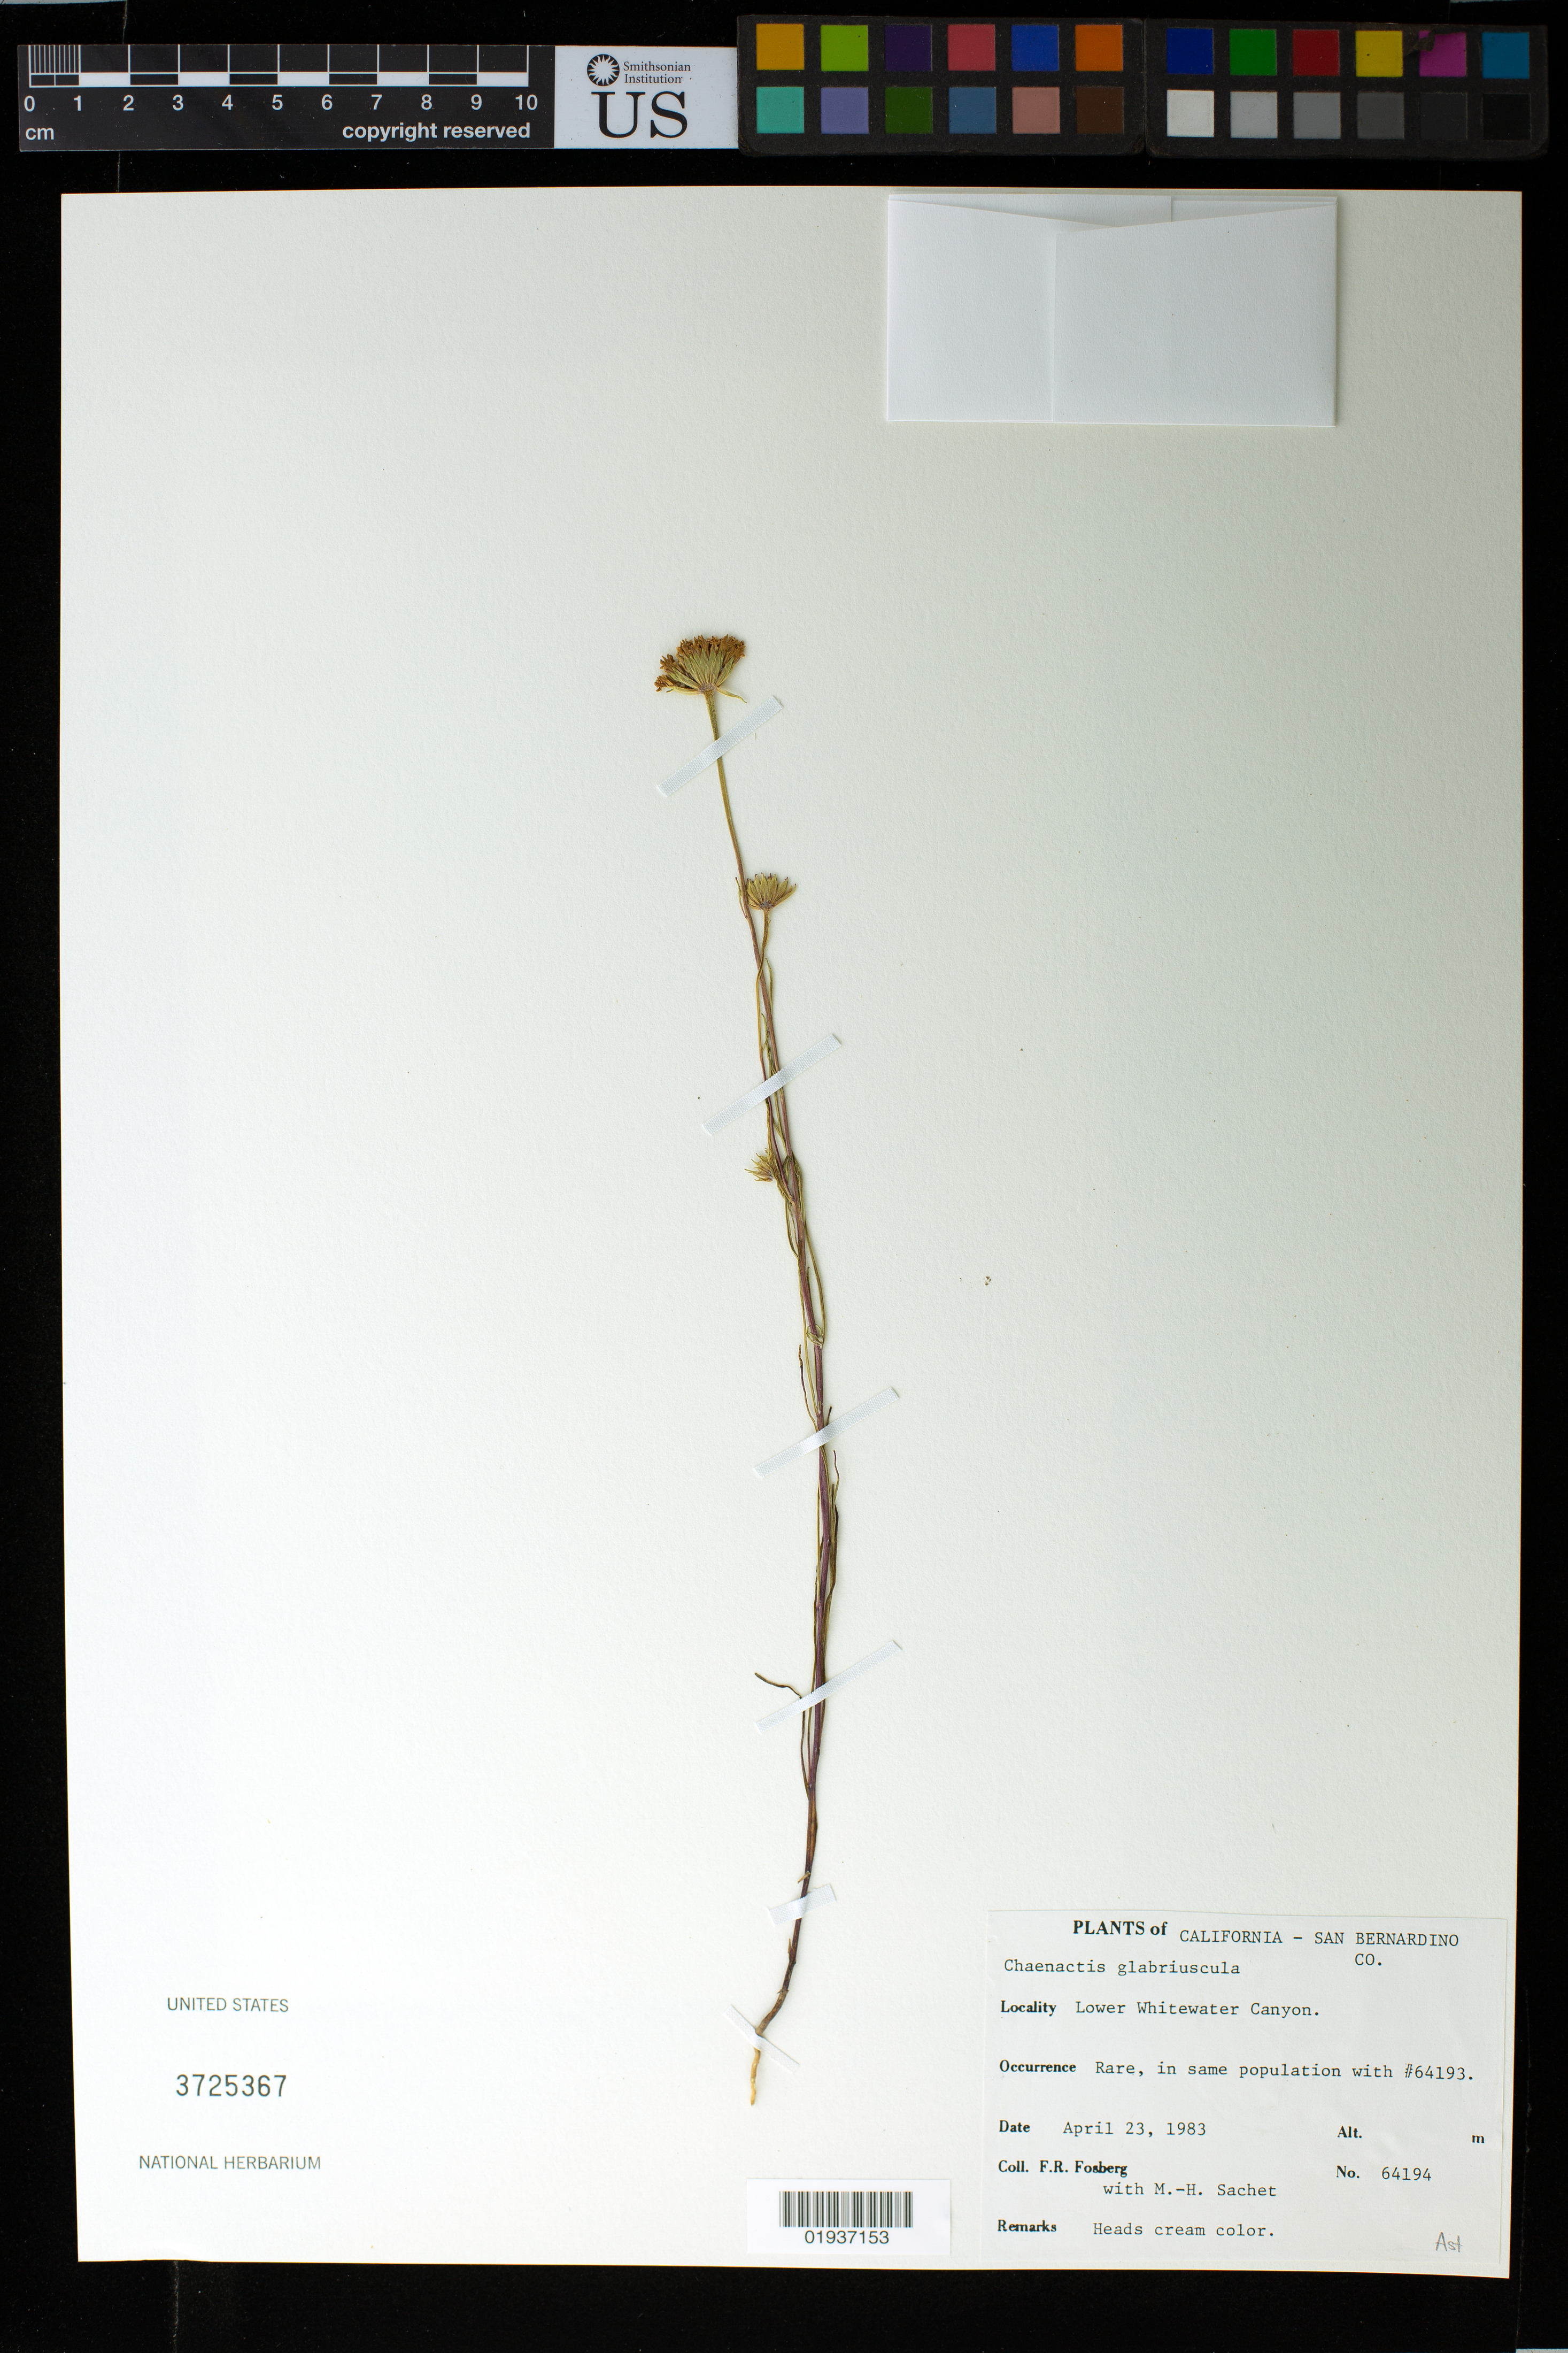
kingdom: Plantae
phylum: Tracheophyta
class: Magnoliopsida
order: Asterales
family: Asteraceae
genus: Chaenactis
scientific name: Chaenactis glabriuscula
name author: DC.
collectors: F. R. Fosberg & M.-H. Sachet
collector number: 64194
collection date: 1983-04-23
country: United States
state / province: California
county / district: San Bernardino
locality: Lower Whitewater Canyon.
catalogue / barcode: US 3725367